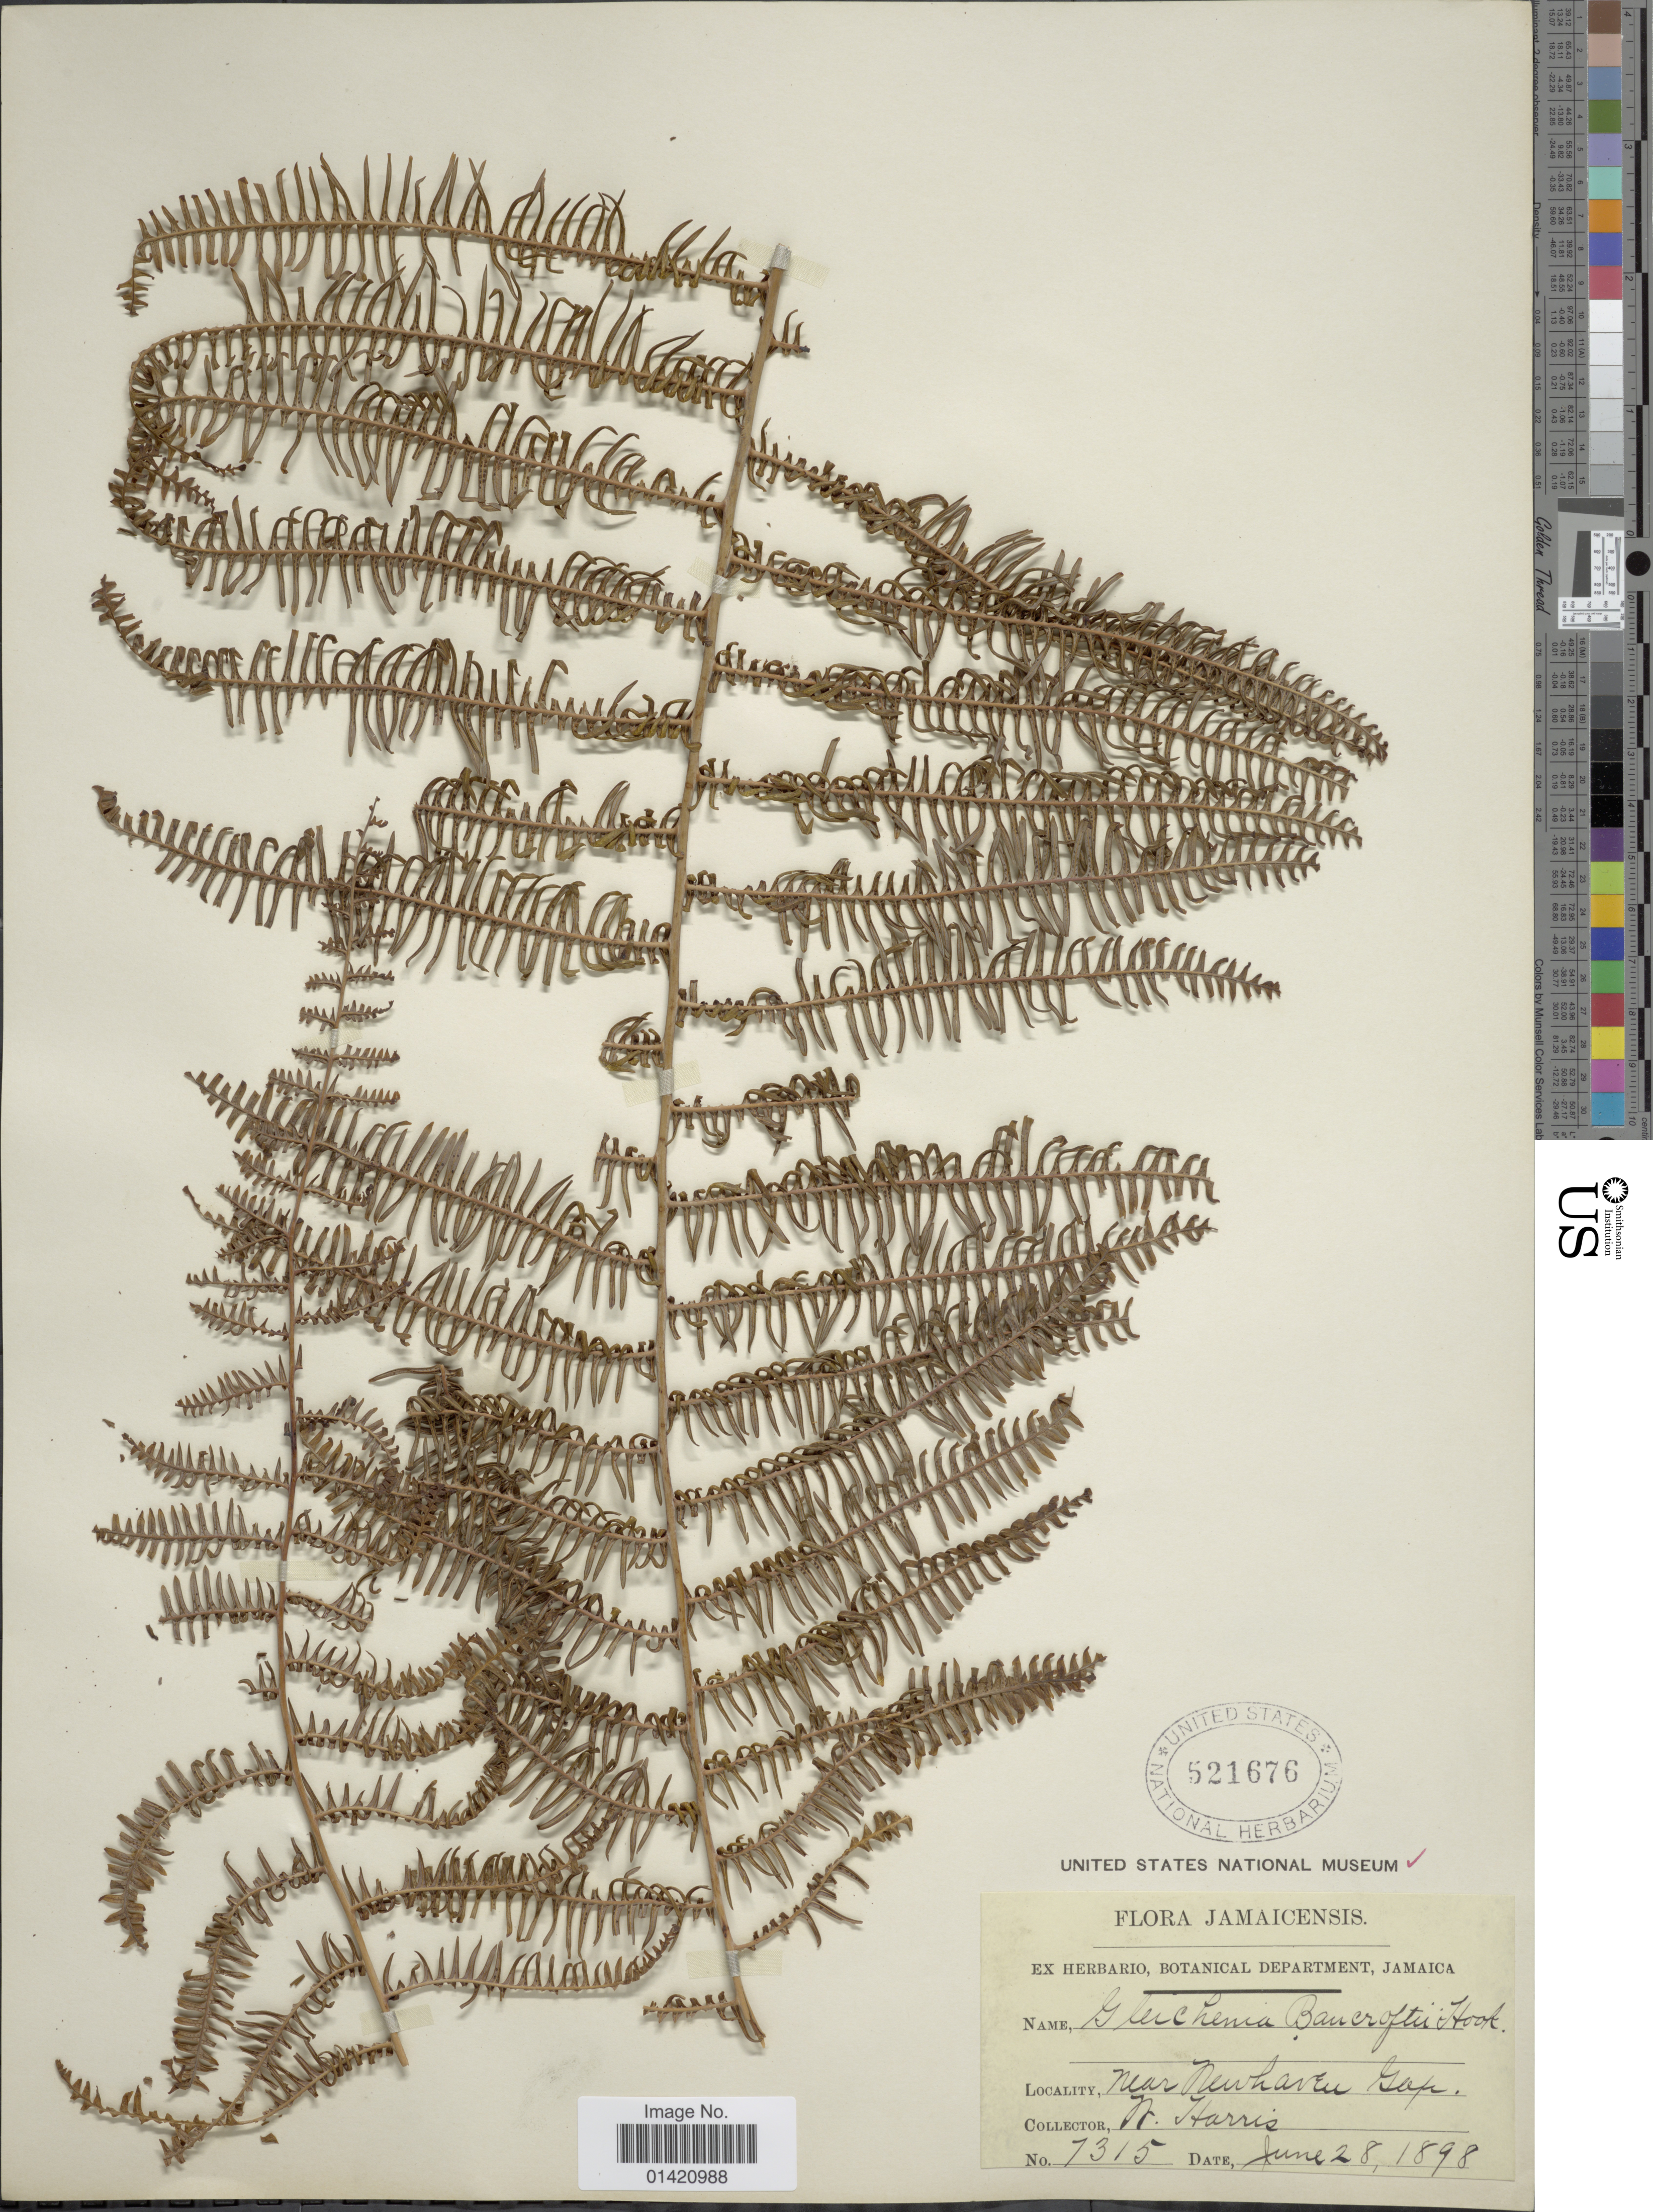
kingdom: Plantae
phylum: Tracheophyta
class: Polypodiopsida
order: Gleicheniales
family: Gleicheniaceae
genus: Diplopterygium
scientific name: Diplopterygium bancroftii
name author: (Hook.) A.R. Sm.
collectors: W. Harris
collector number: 7315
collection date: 1898-06-28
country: Jamaica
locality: Near Newhaven Gap.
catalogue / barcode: US 521676